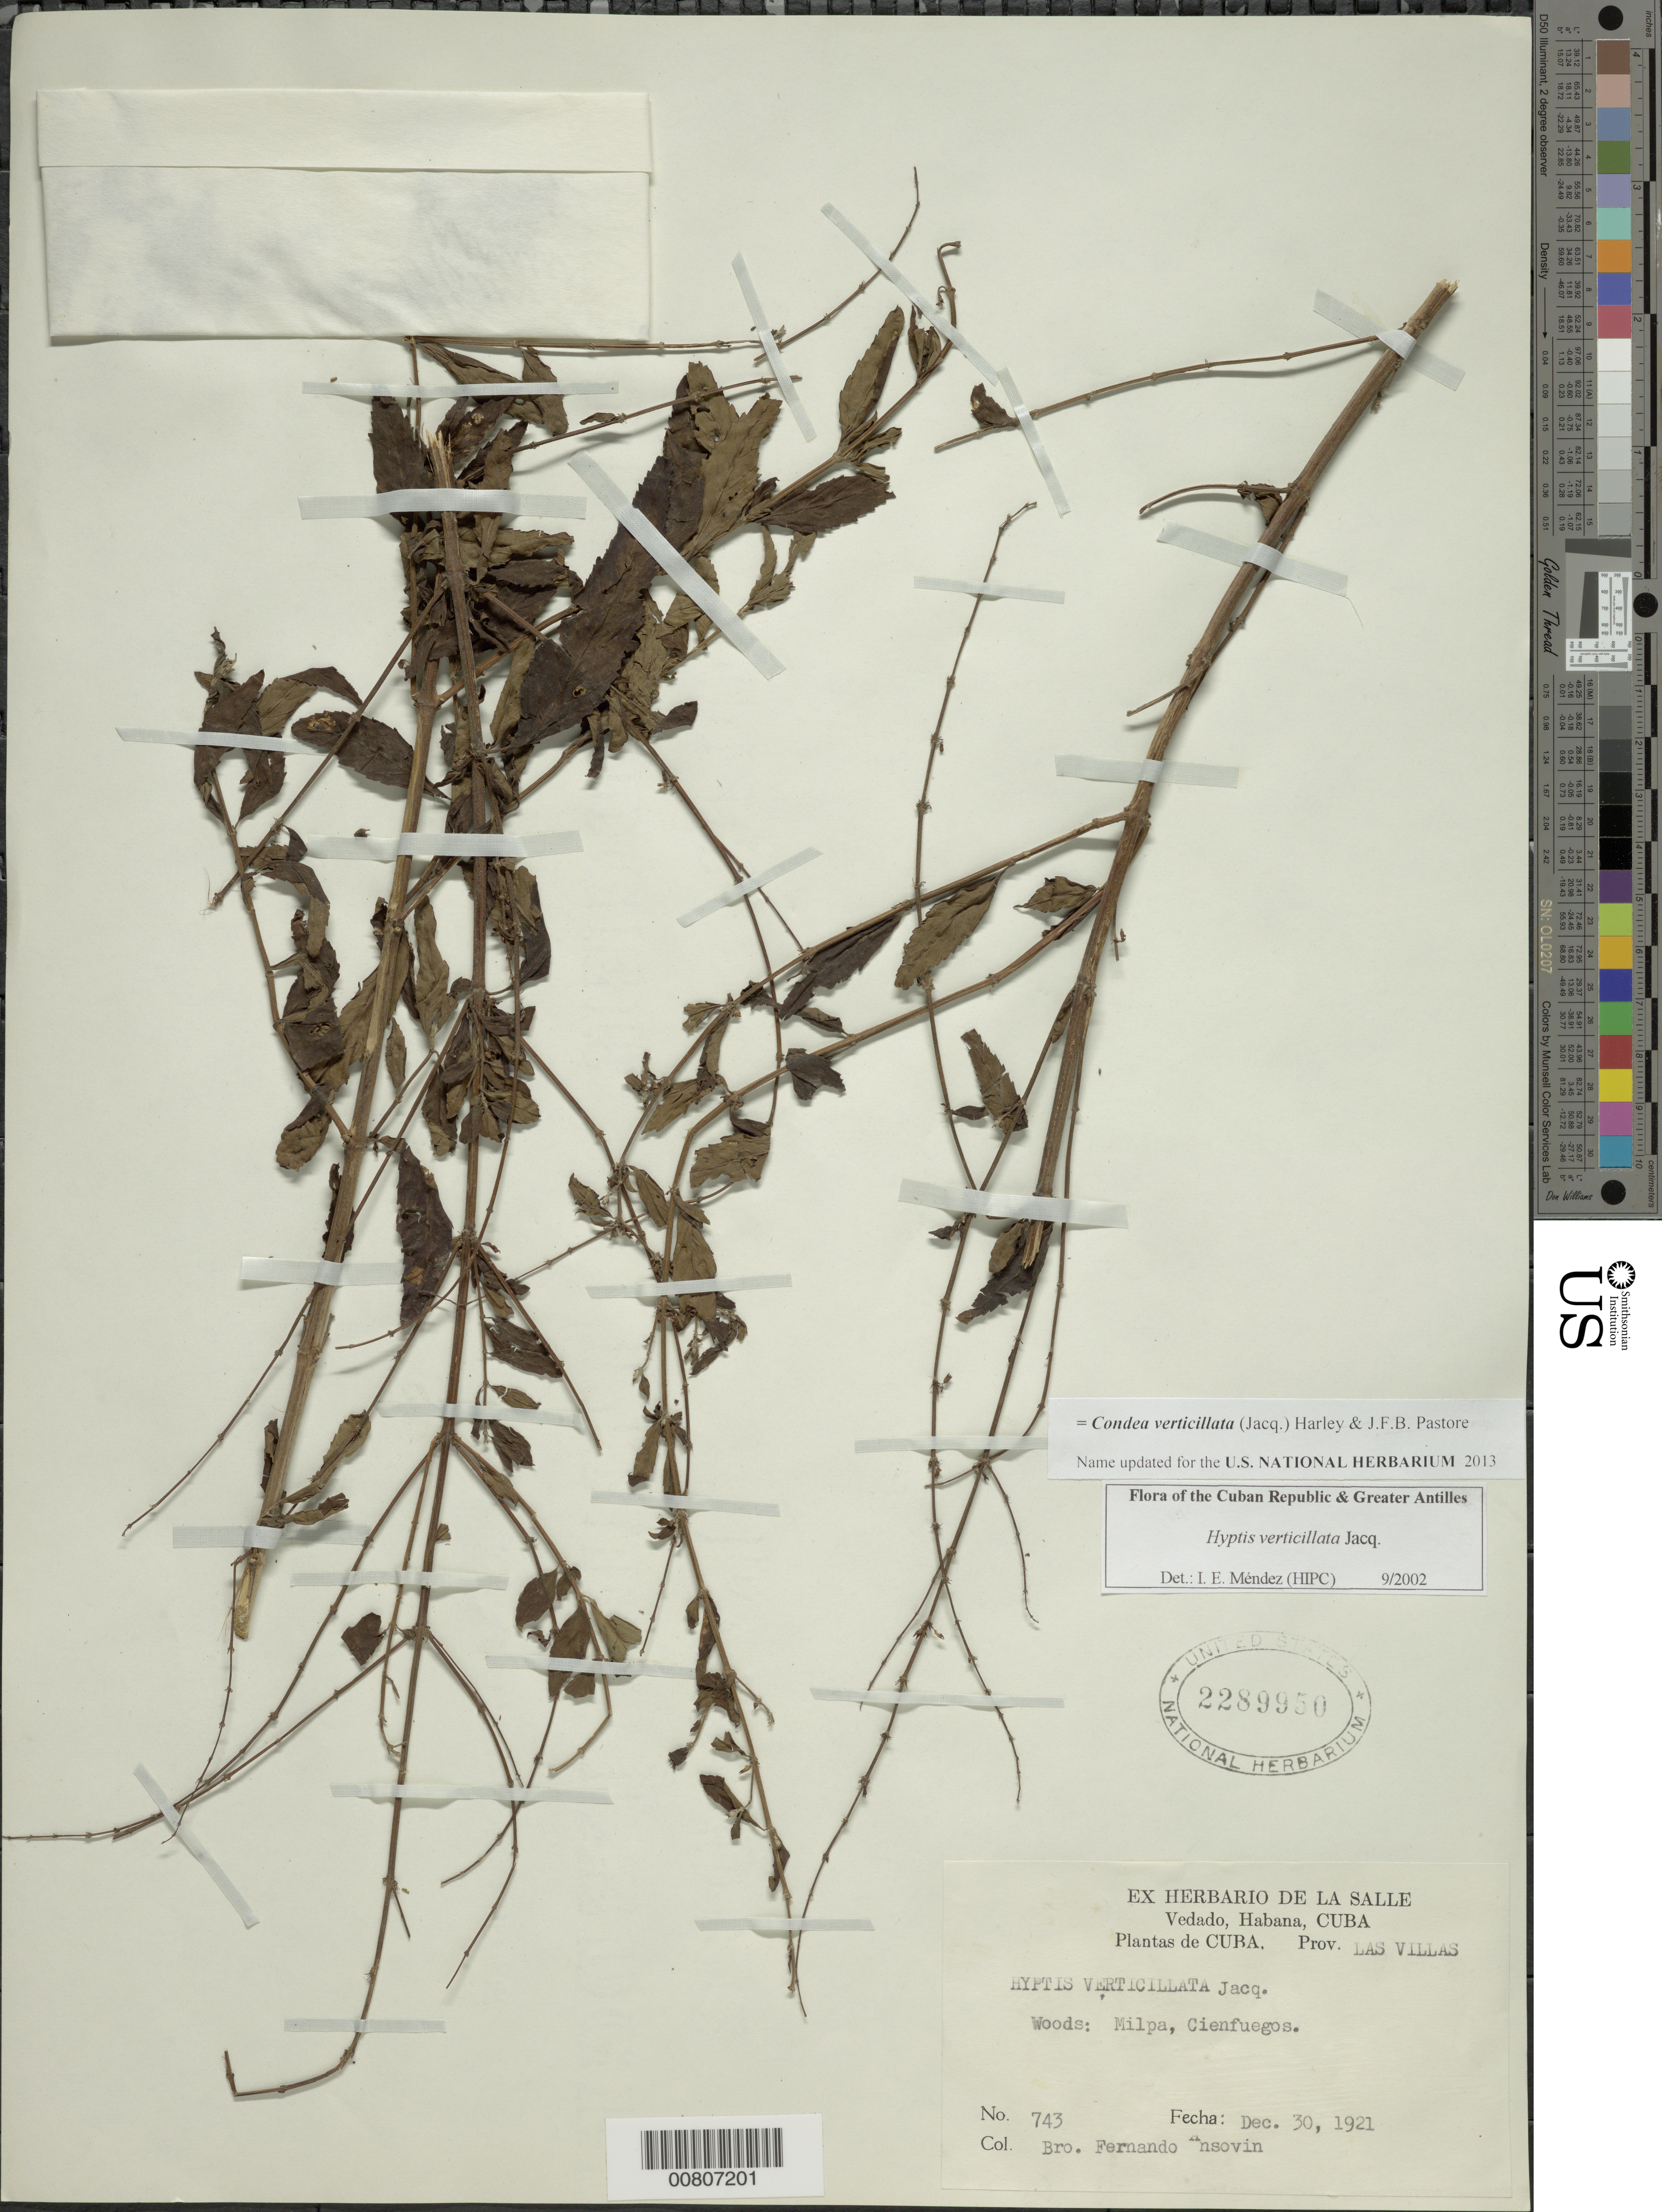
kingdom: Plantae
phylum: Tracheophyta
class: Magnoliopsida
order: Lamiales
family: Lamiaceae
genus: Hyptis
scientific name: Hyptis verticillata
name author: Jacq.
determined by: Méndez, Isidro E., (HIPC)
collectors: B. Ansovin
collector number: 743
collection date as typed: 30 Dec 1921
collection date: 1921-12-30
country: Cuba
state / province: Las Villas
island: Cuba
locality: Milpa, Cienfuegos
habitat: Woods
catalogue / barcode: US 2289950